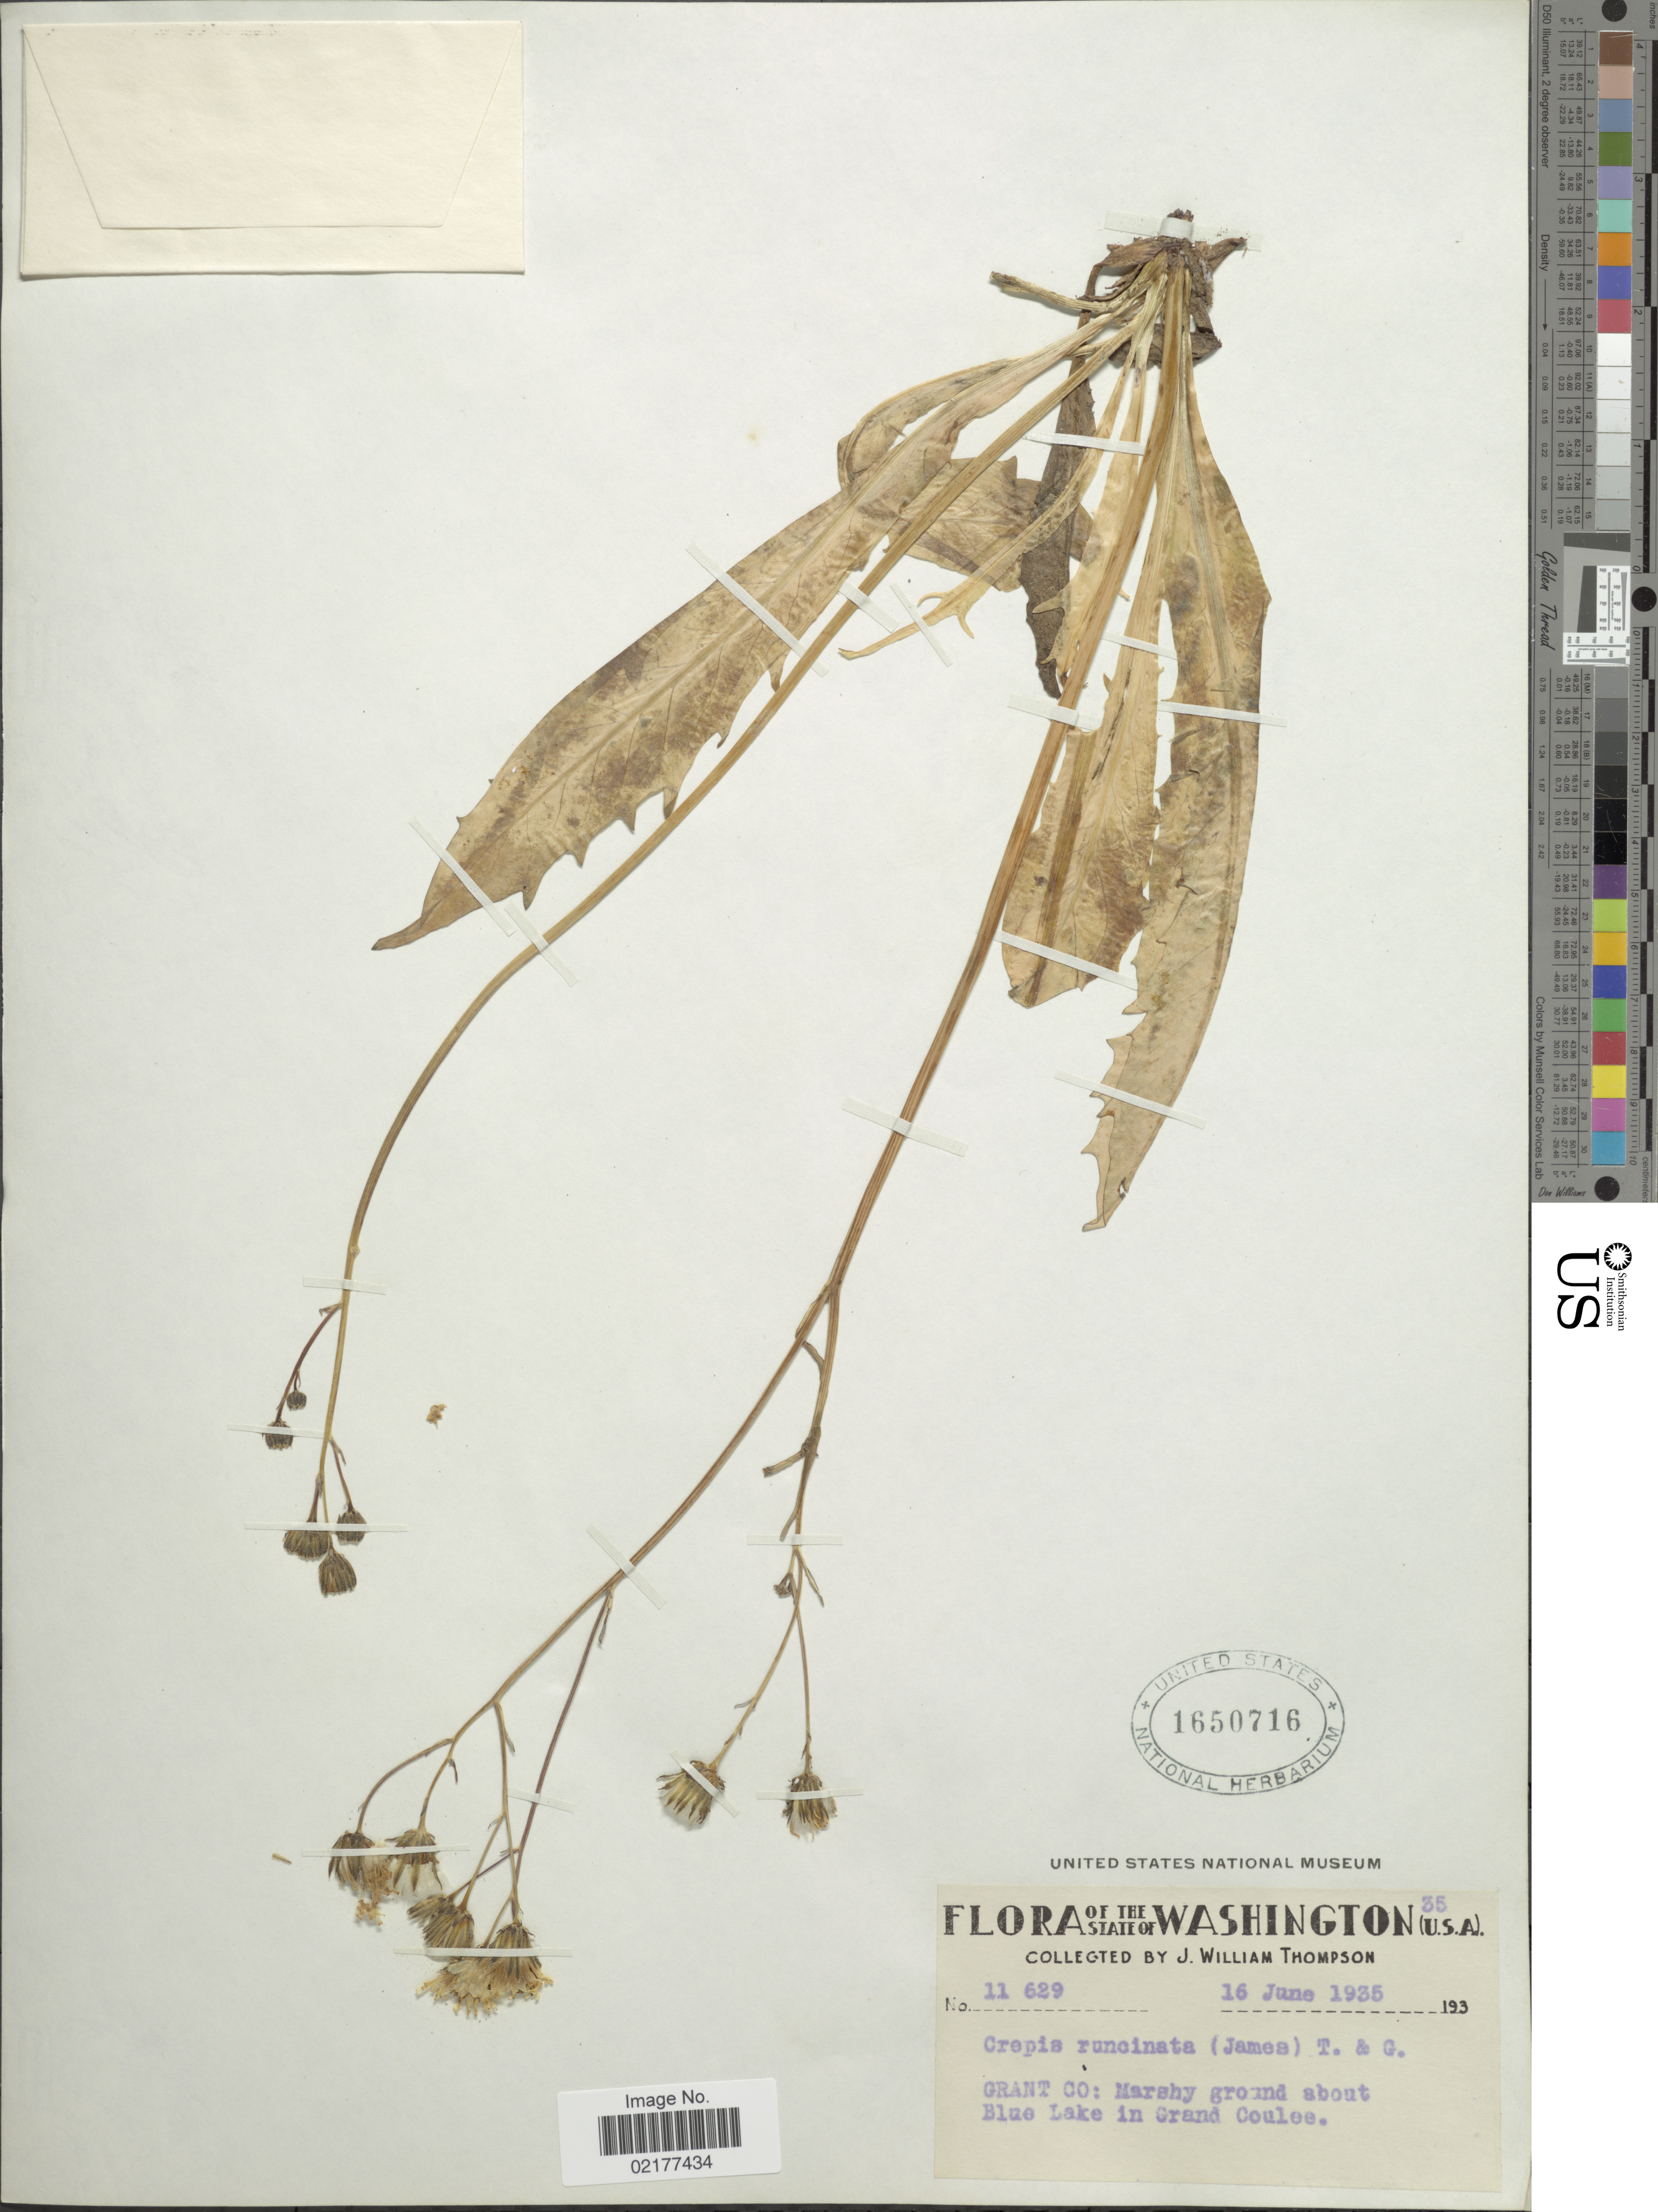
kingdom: Plantae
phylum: Tracheophyta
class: Magnoliopsida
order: Asterales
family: Asteraceae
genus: Crepis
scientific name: Crepis runcinata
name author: Torr. & A. Gray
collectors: J. W. Thompson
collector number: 11629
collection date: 1935-06-16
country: United States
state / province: Washington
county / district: Grant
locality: Grant Co.: about Blue Lake in Grand Coulee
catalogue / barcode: US 1650716